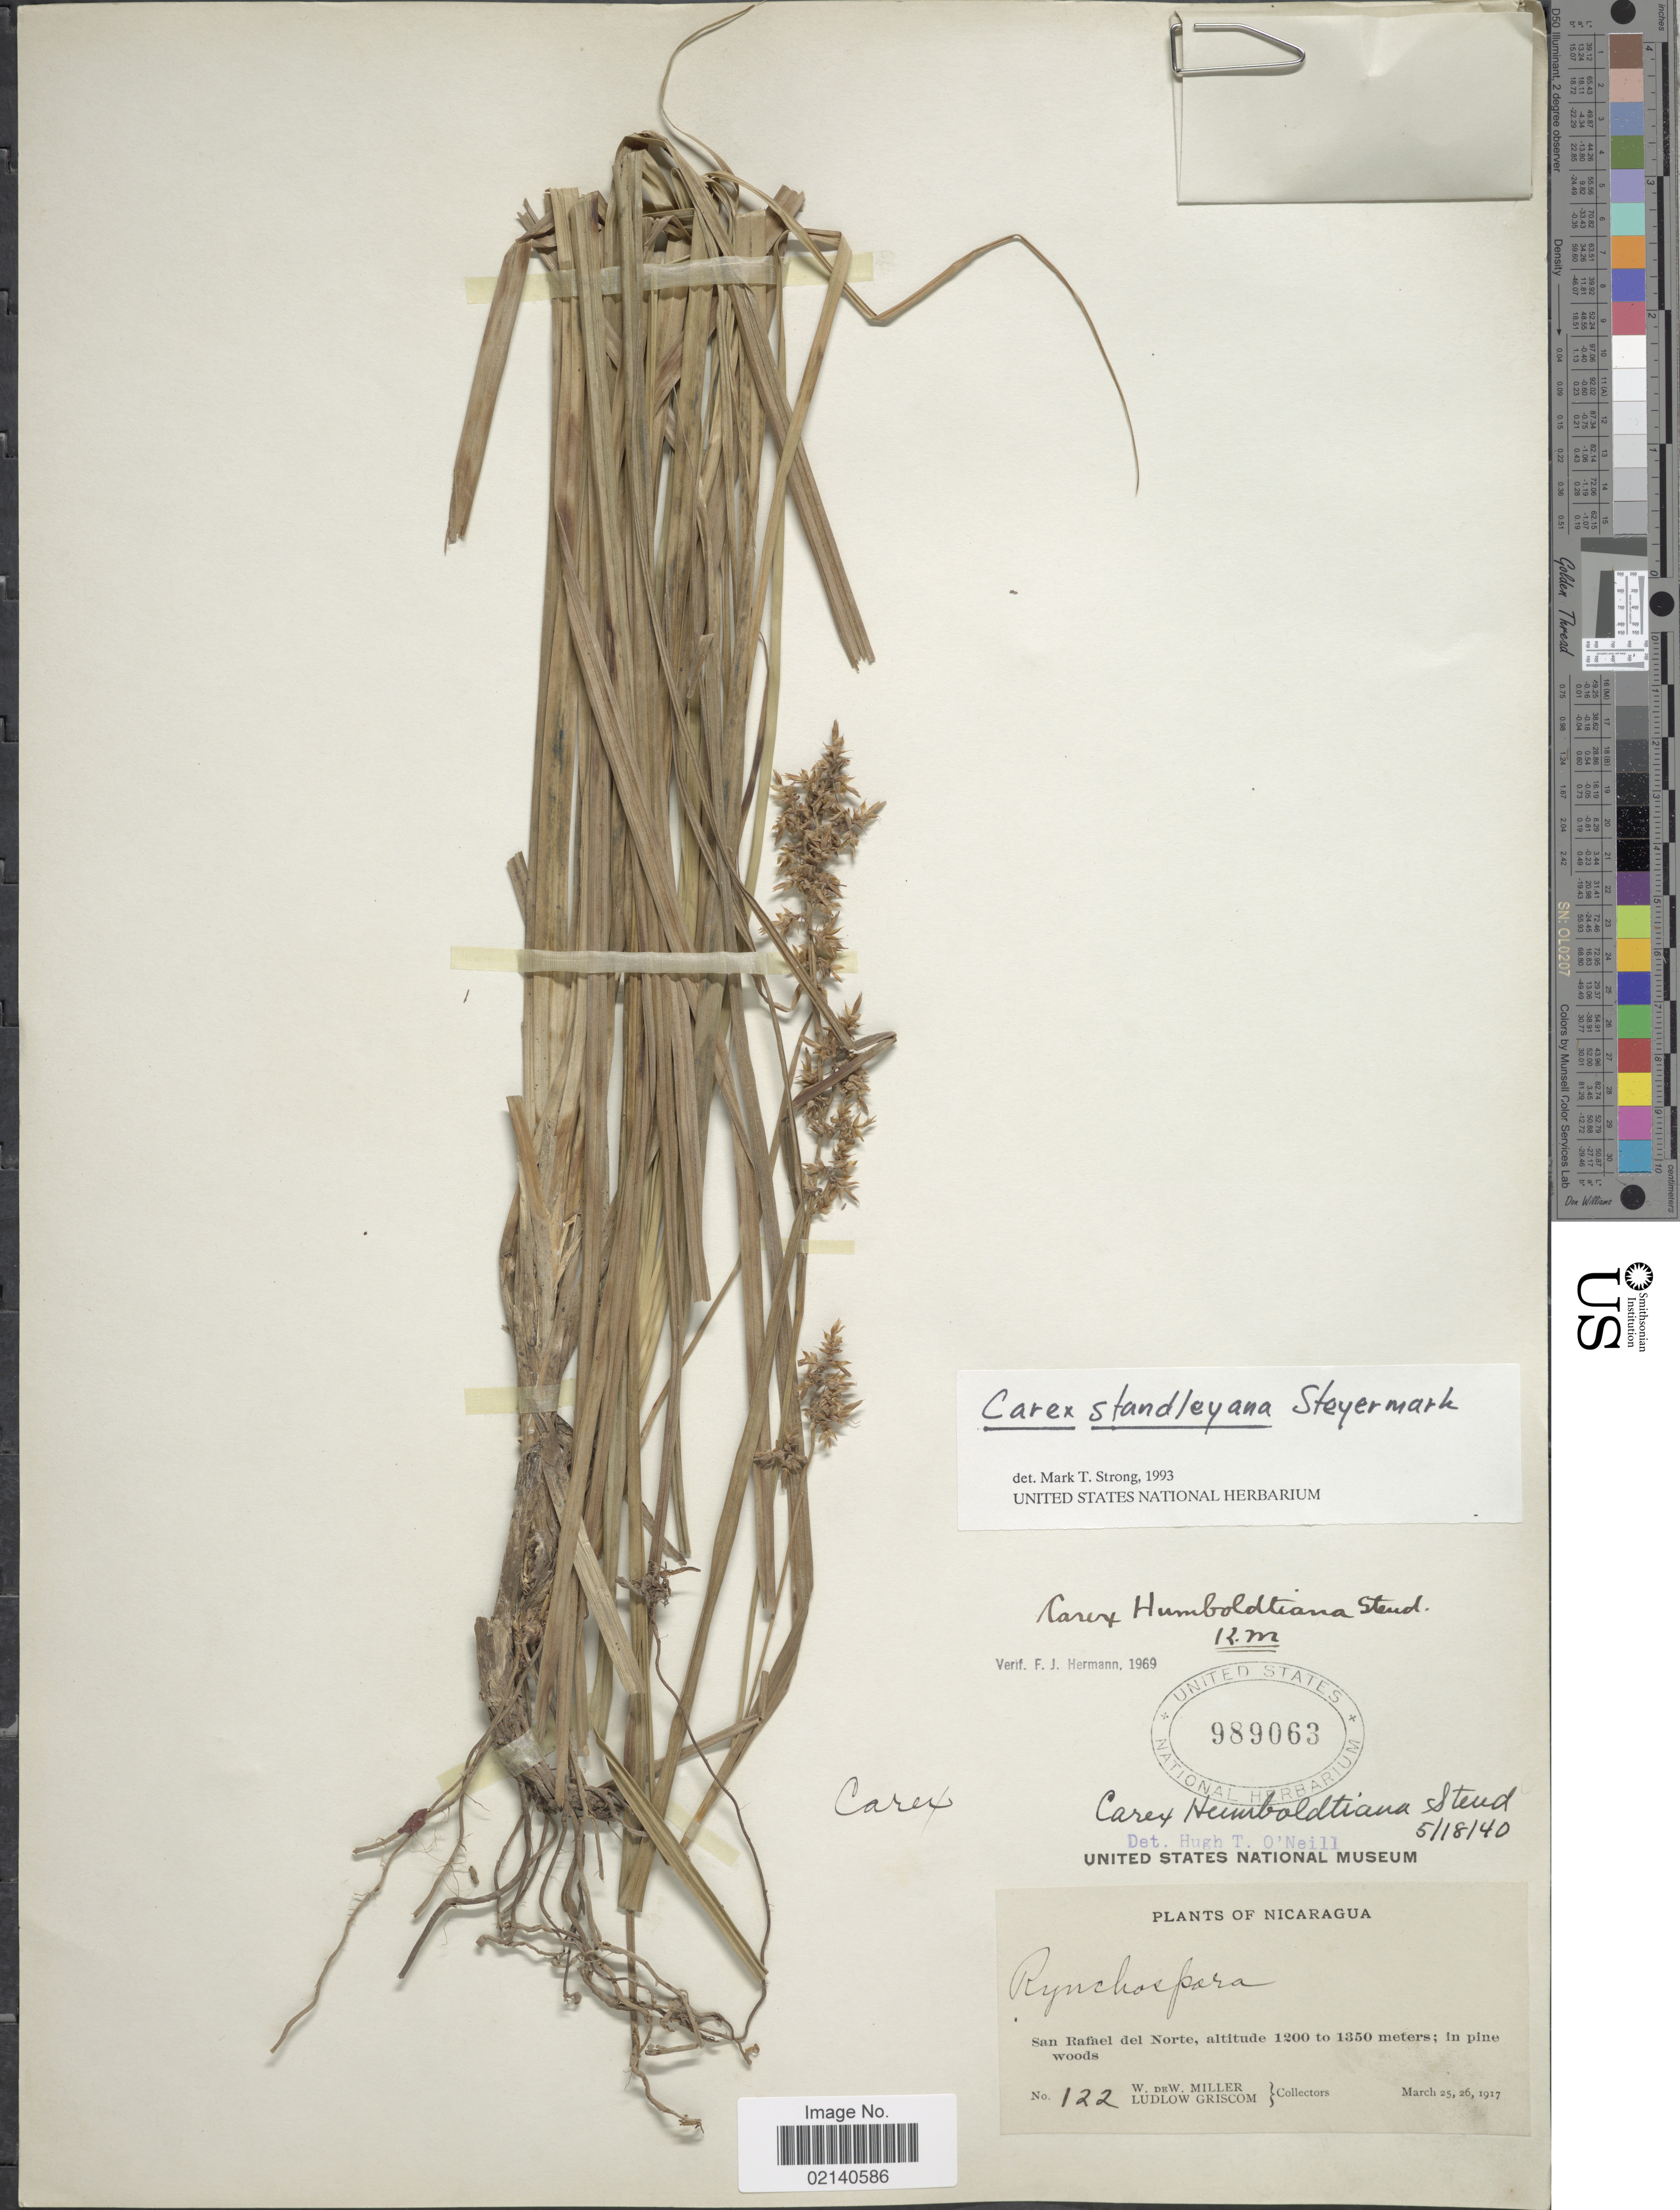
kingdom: Plantae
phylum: Tracheophyta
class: Liliopsida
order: Poales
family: Cyperaceae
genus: Carex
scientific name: Carex standleyana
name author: Steyerm.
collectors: W. D. Miller & L. Griscom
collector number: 122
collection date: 1917-03-25/1917-03-26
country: Nicaragua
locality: San Rafael del Norte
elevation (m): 1200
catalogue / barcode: US 989063